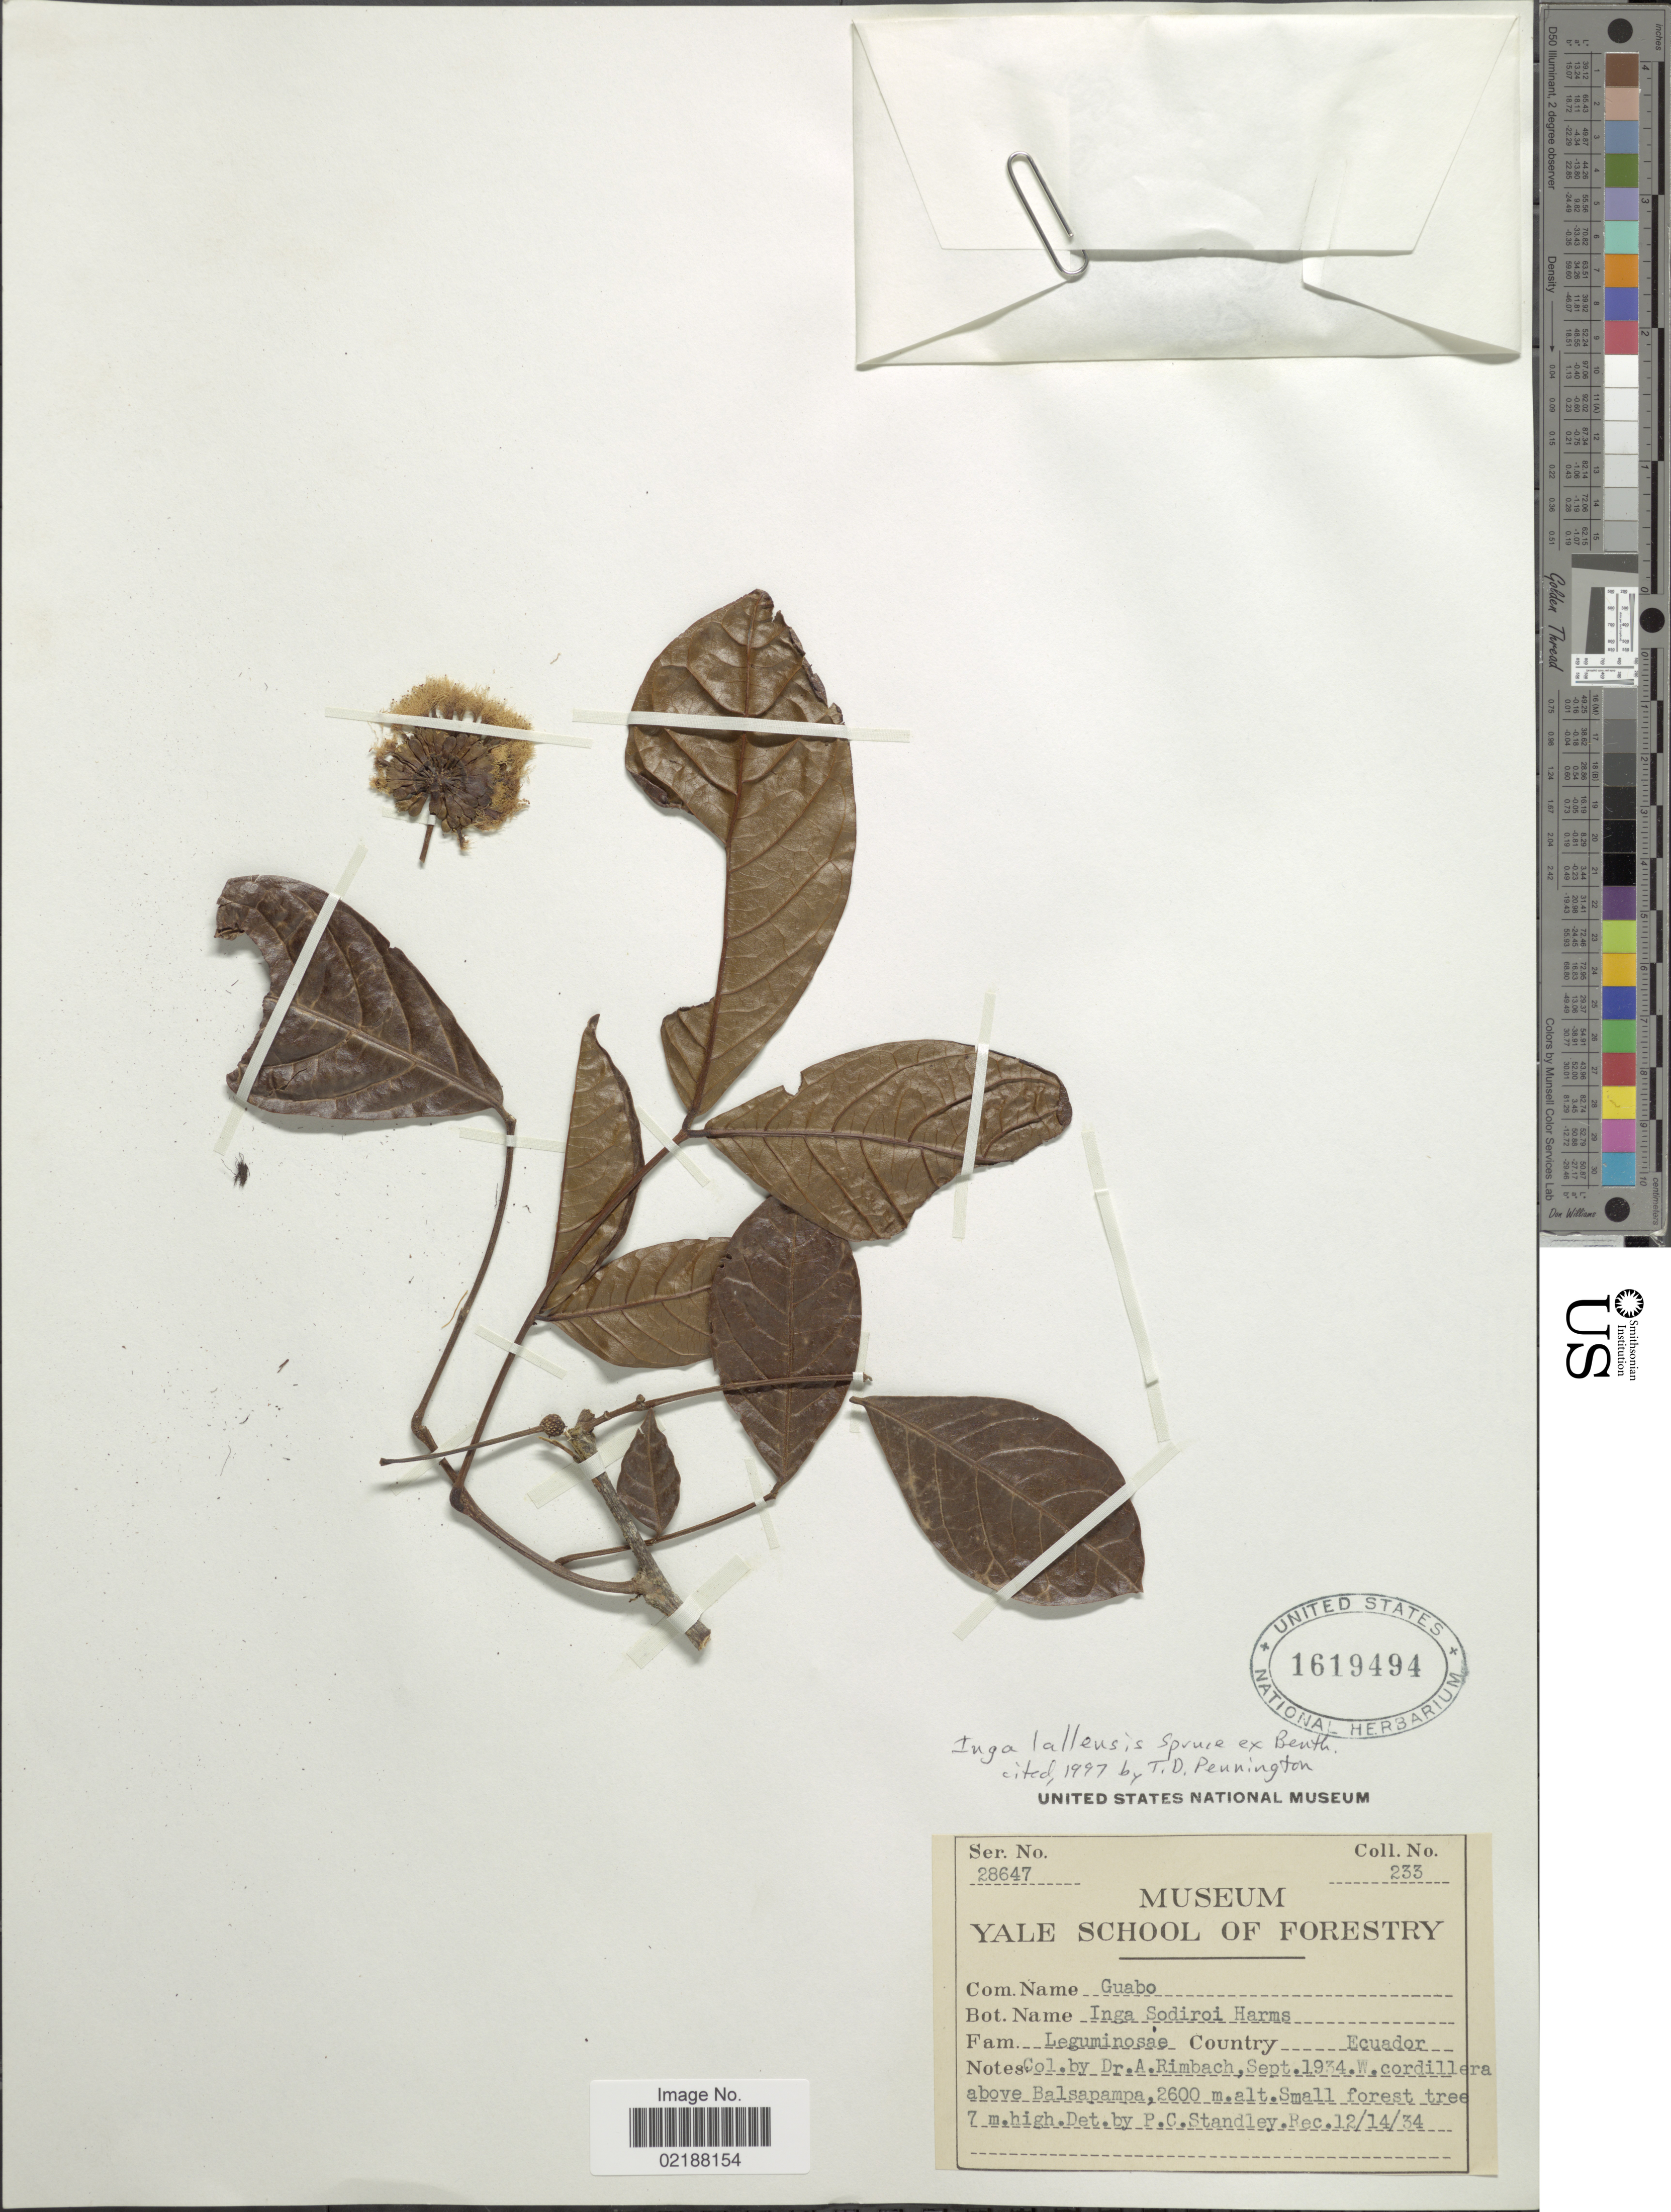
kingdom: Plantae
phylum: Tracheophyta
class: Magnoliopsida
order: Fabales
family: Fabaceae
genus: Inga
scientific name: Inga lallensis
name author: Spruce & Benth.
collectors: A. Rimbach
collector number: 233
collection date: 1934-09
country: Ecuador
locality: W. cordillera above Balsapampa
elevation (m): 2600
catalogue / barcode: US 1619494